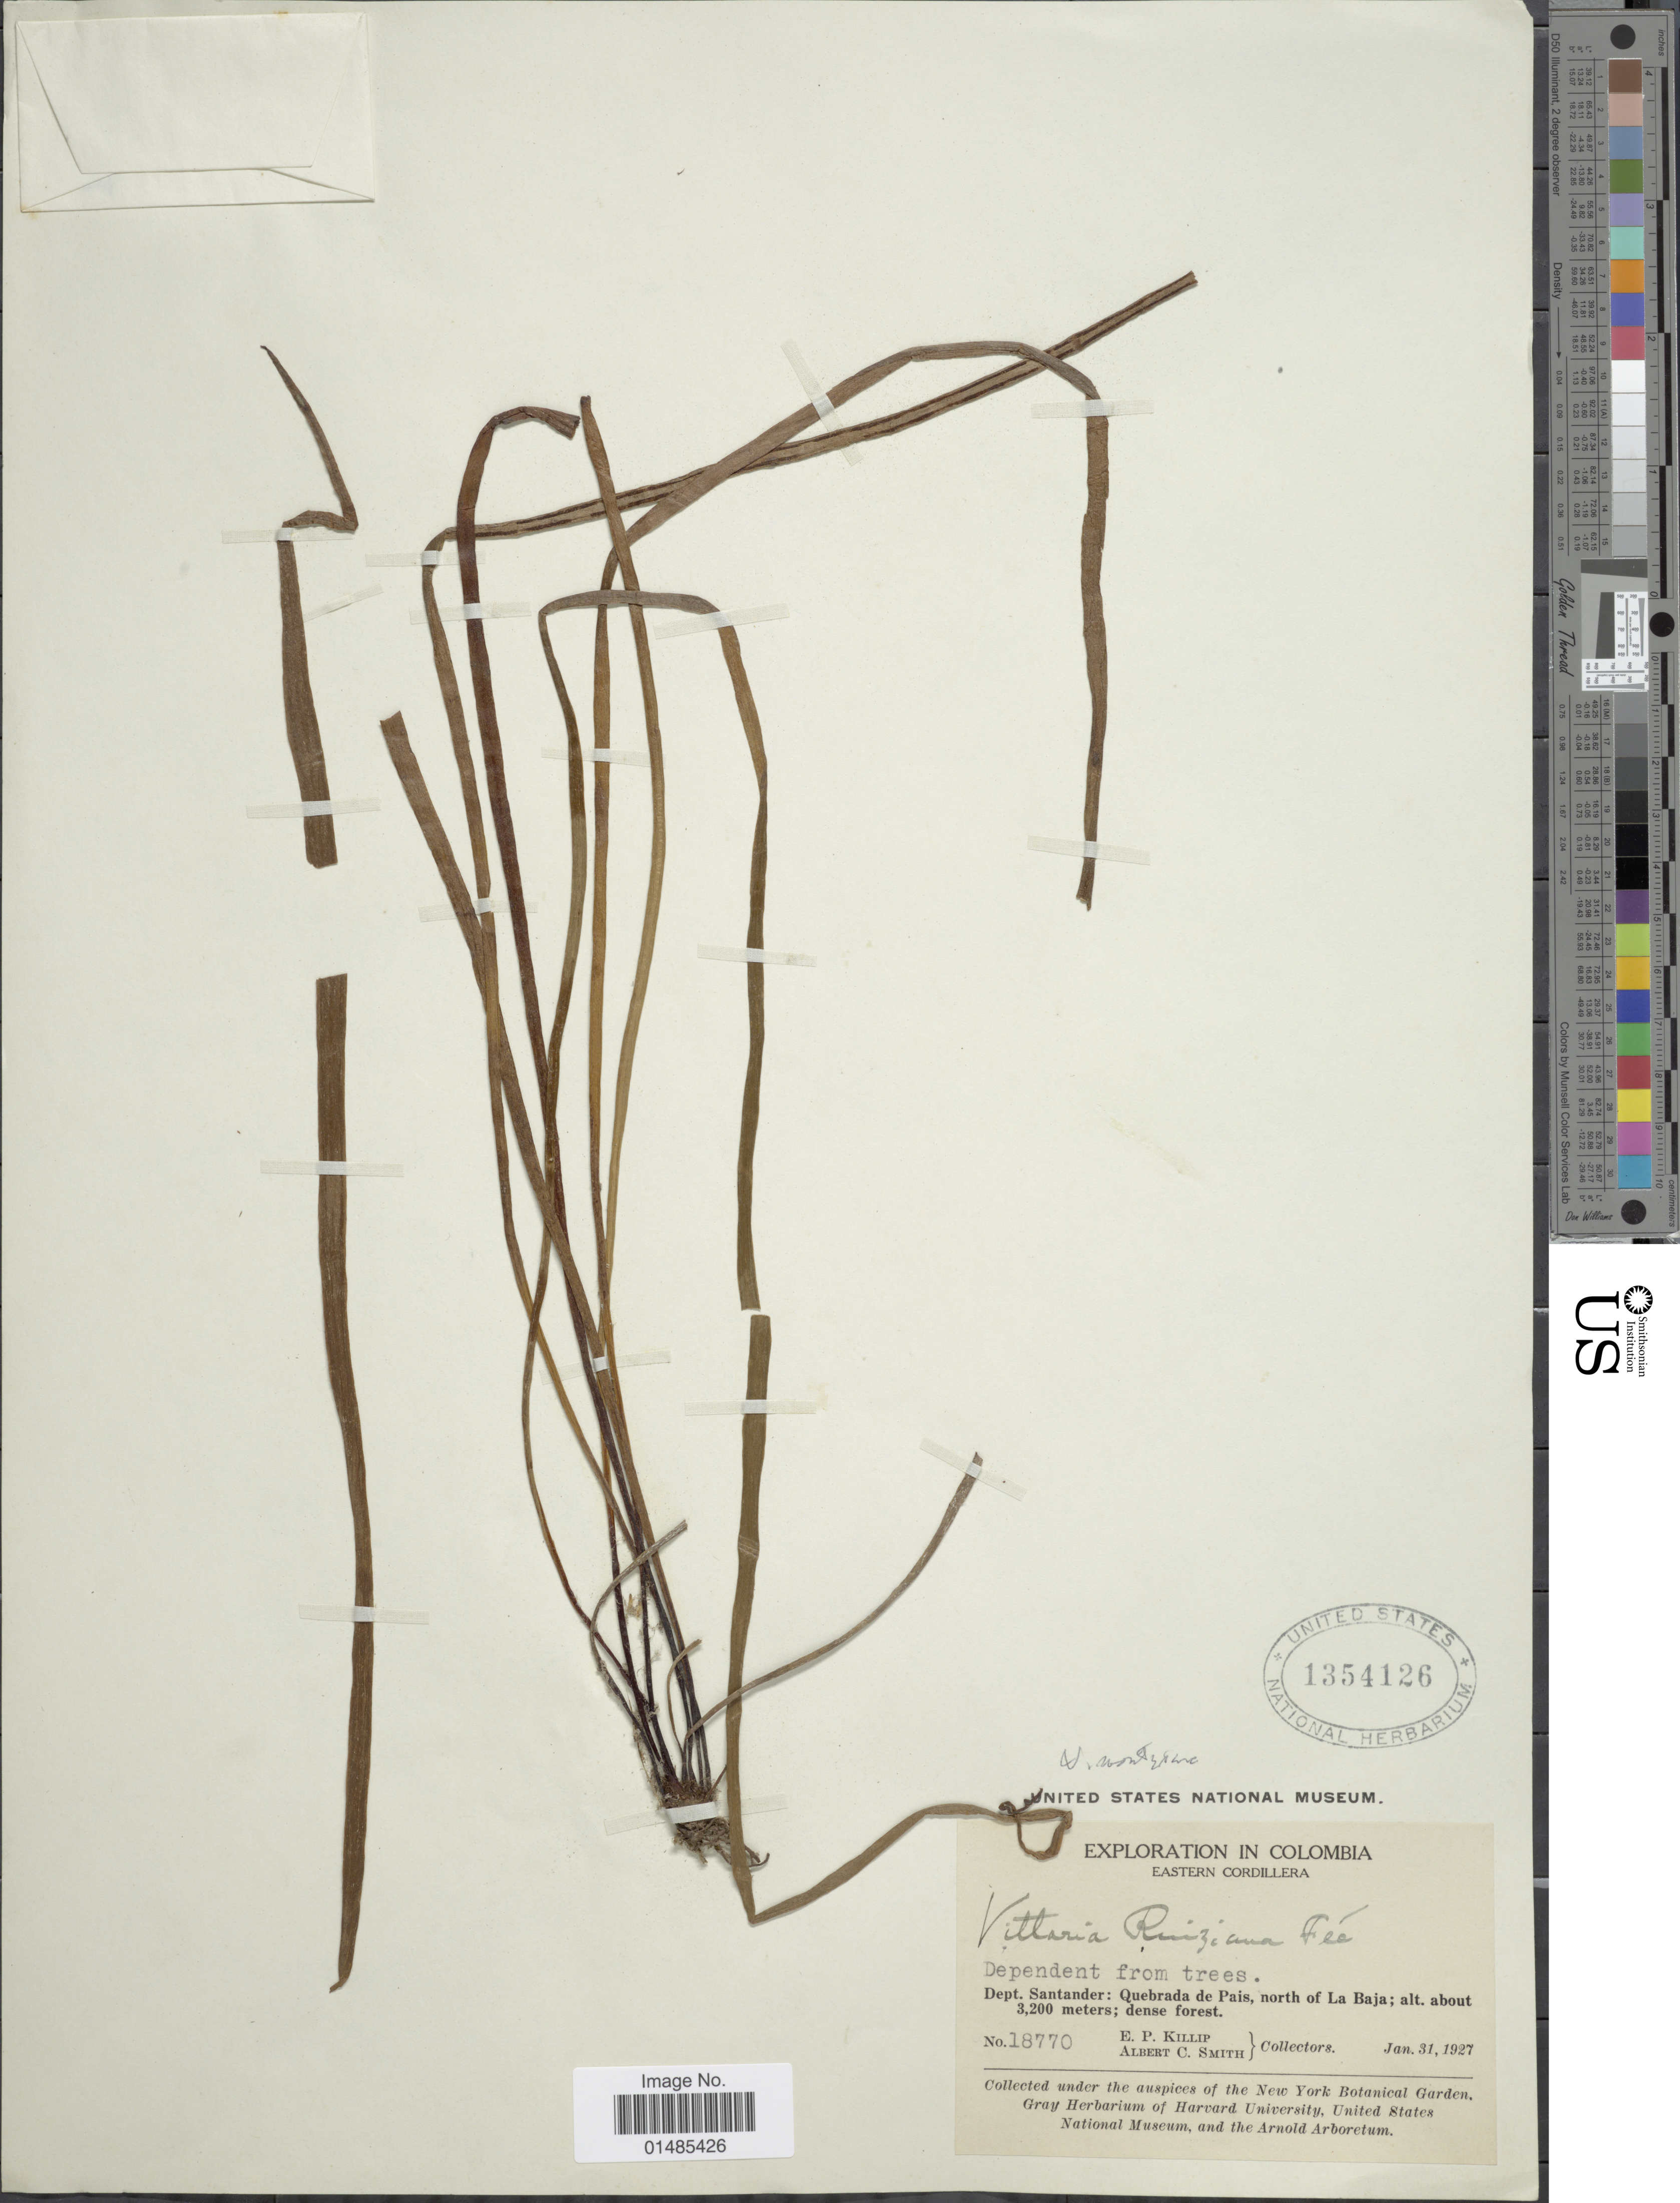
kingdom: Plantae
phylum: Tracheophyta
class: Polypodiopsida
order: Polypodiales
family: Pteridaceae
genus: Radiovittaria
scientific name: Radiovittaria moritziana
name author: (Mett.) E.H. Crane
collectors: E. P. Killip & A. C. Smith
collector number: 18770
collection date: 1927-01-31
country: Colombia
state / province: Santander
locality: Eastern Cordillera. Quebrada de Pais, north of La Baja.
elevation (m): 3200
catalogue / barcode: US 1354126